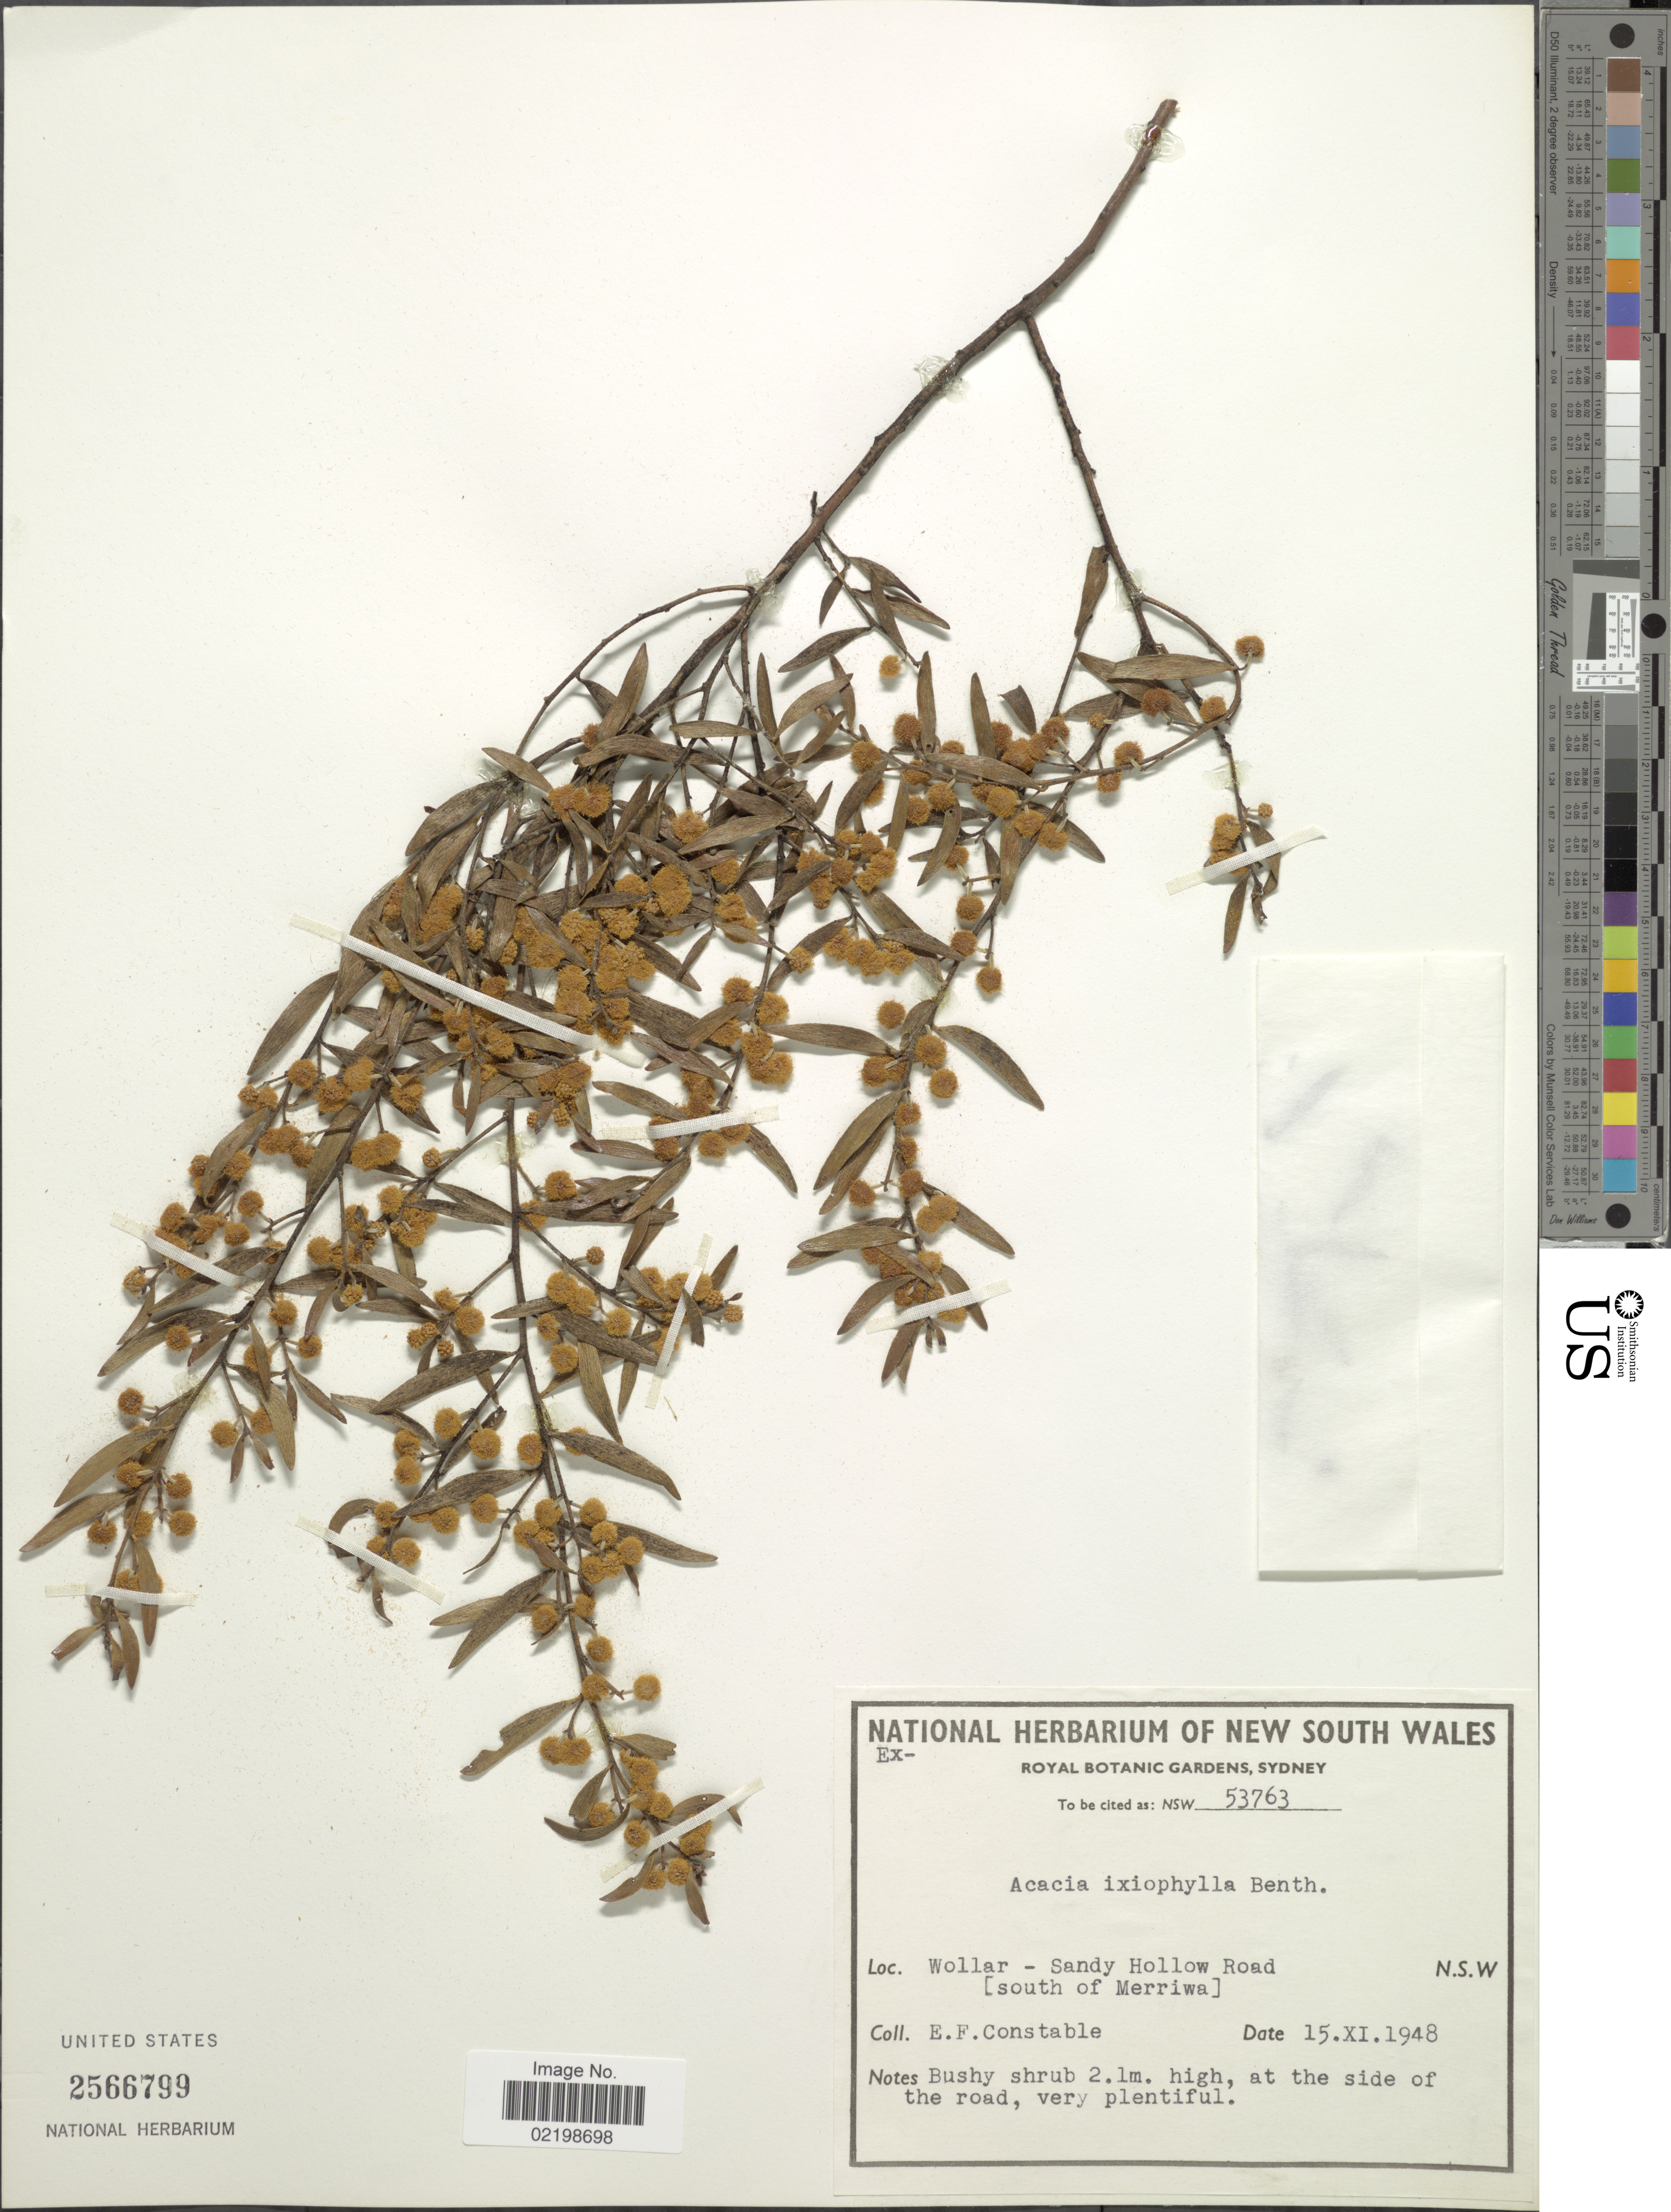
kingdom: Plantae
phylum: Tracheophyta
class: Magnoliopsida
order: Fabales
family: Fabaceae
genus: Acacia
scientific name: Acacia ixiophylla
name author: Benth.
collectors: E. F. Constable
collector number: NSW53763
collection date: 1948-11-15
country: Australia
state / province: New South Wales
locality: Wollar - Sandy Hollow Road [ south of Merriwa] N.S.W.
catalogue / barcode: US 2566799